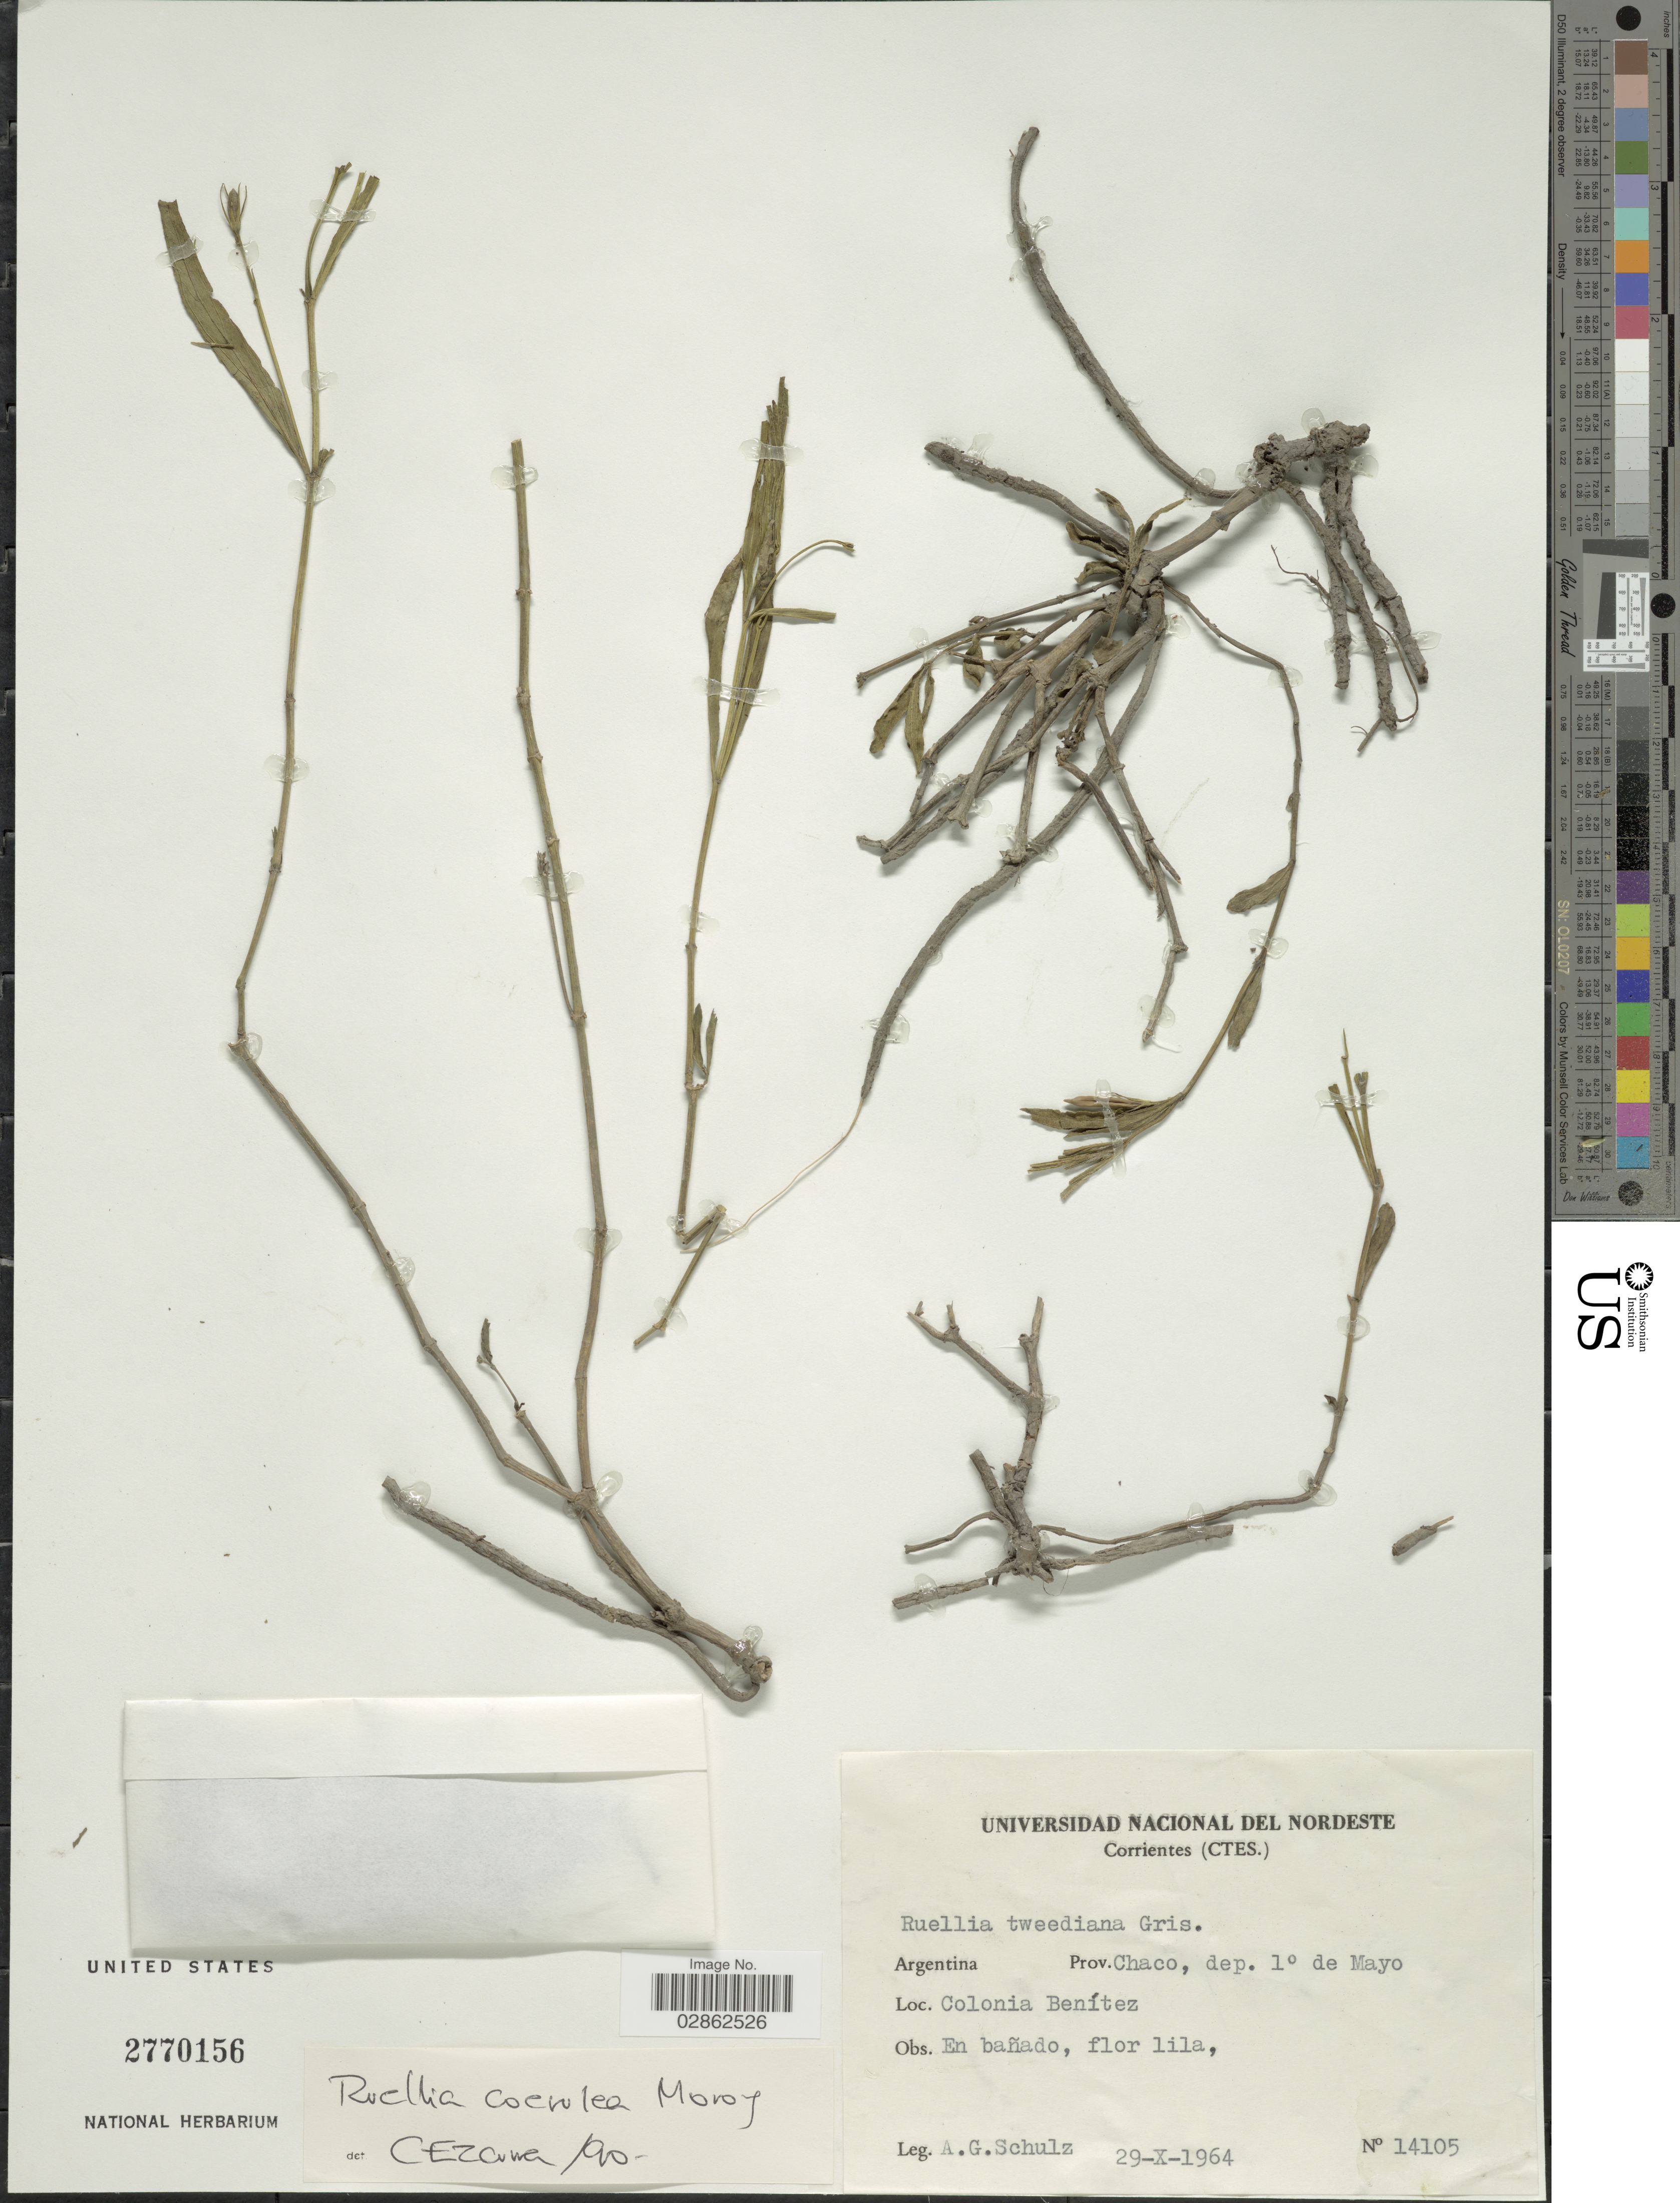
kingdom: Plantae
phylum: Tracheophyta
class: Magnoliopsida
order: Lamiales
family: Acanthaceae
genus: Ruellia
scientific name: Ruellia coerulea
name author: Morong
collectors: A. G. Schulz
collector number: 14105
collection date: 1964-10-29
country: Argentina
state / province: Chaco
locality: Dep. 1° de Mayo. Colonia Benítez.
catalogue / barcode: US 2770156